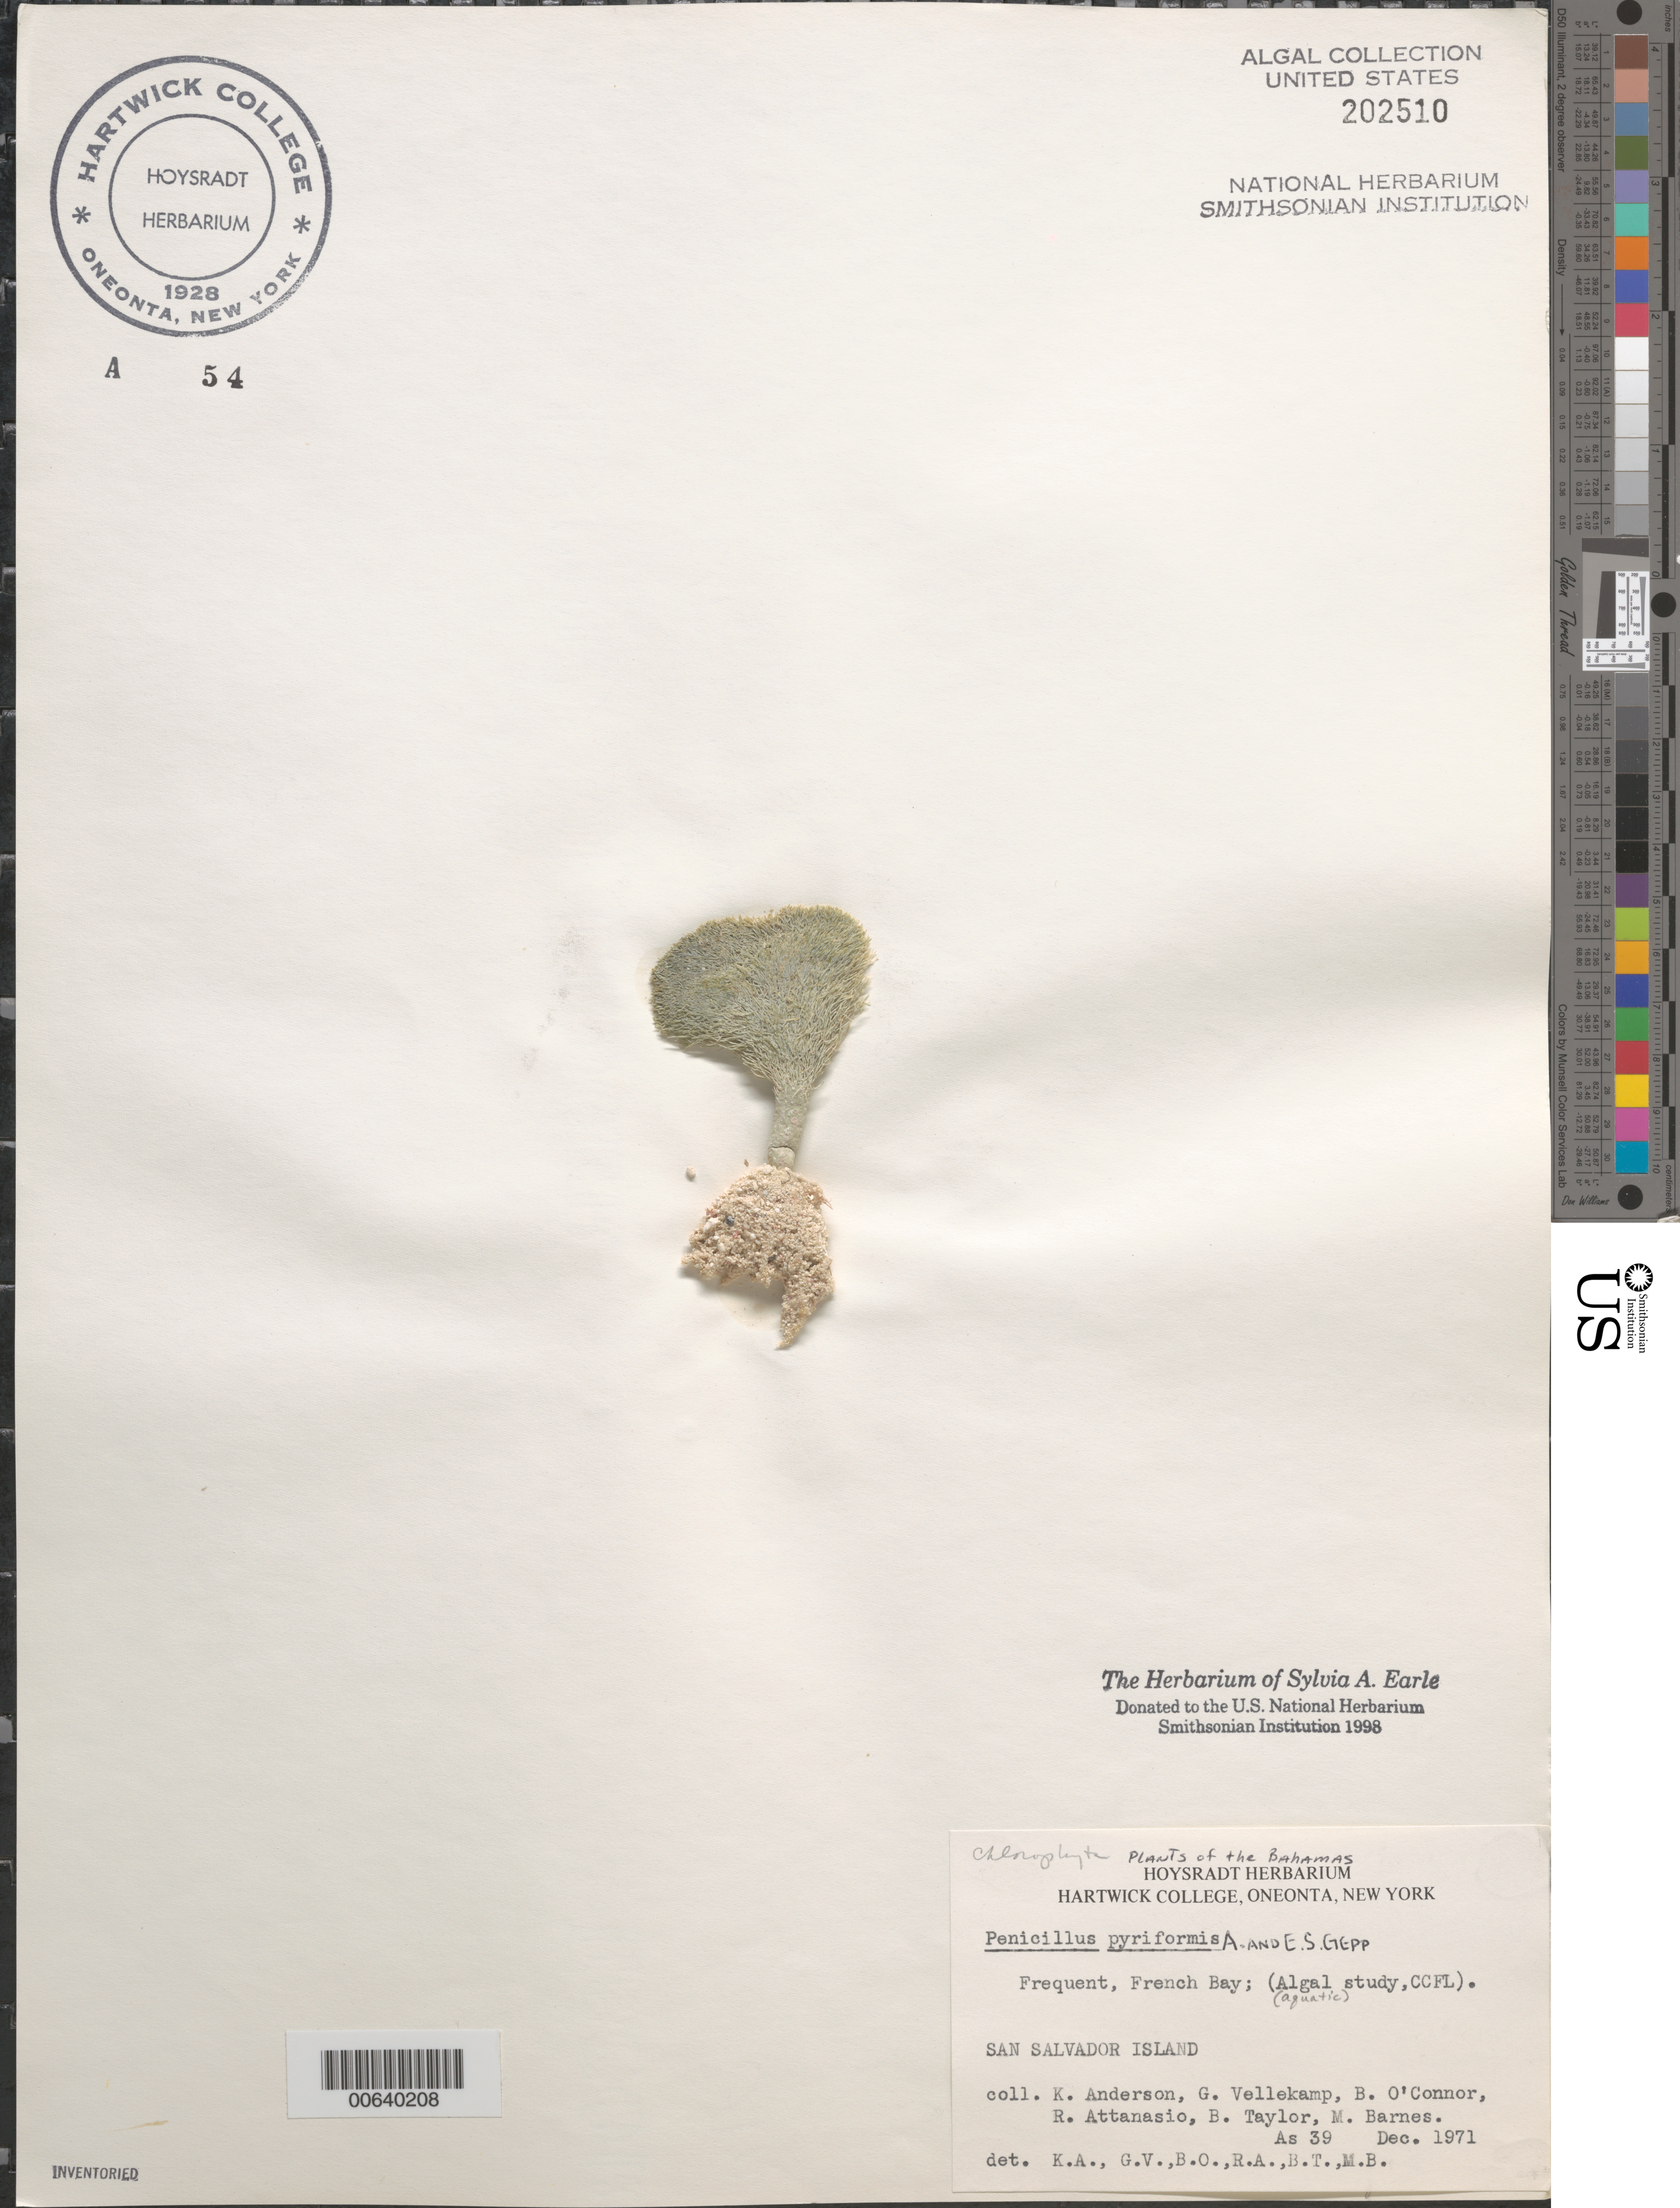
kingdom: Plantae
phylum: Chlorophyta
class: Ulvophyceae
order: Bryopsidales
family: Udoteaceae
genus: Penicillus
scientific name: Penicillus pyriformis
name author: A. Gepp & E. Gepp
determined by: Anderson, K.; et al.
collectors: K. Anderson, G. Vellekamp, B. O'Connor, R. Attanasio, B. Taylor & M. Barnes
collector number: As 39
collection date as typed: Dec 1971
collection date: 1971-12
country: Bahamas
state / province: San Salvador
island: San Salvador Island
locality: French Bay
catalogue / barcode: US 202510